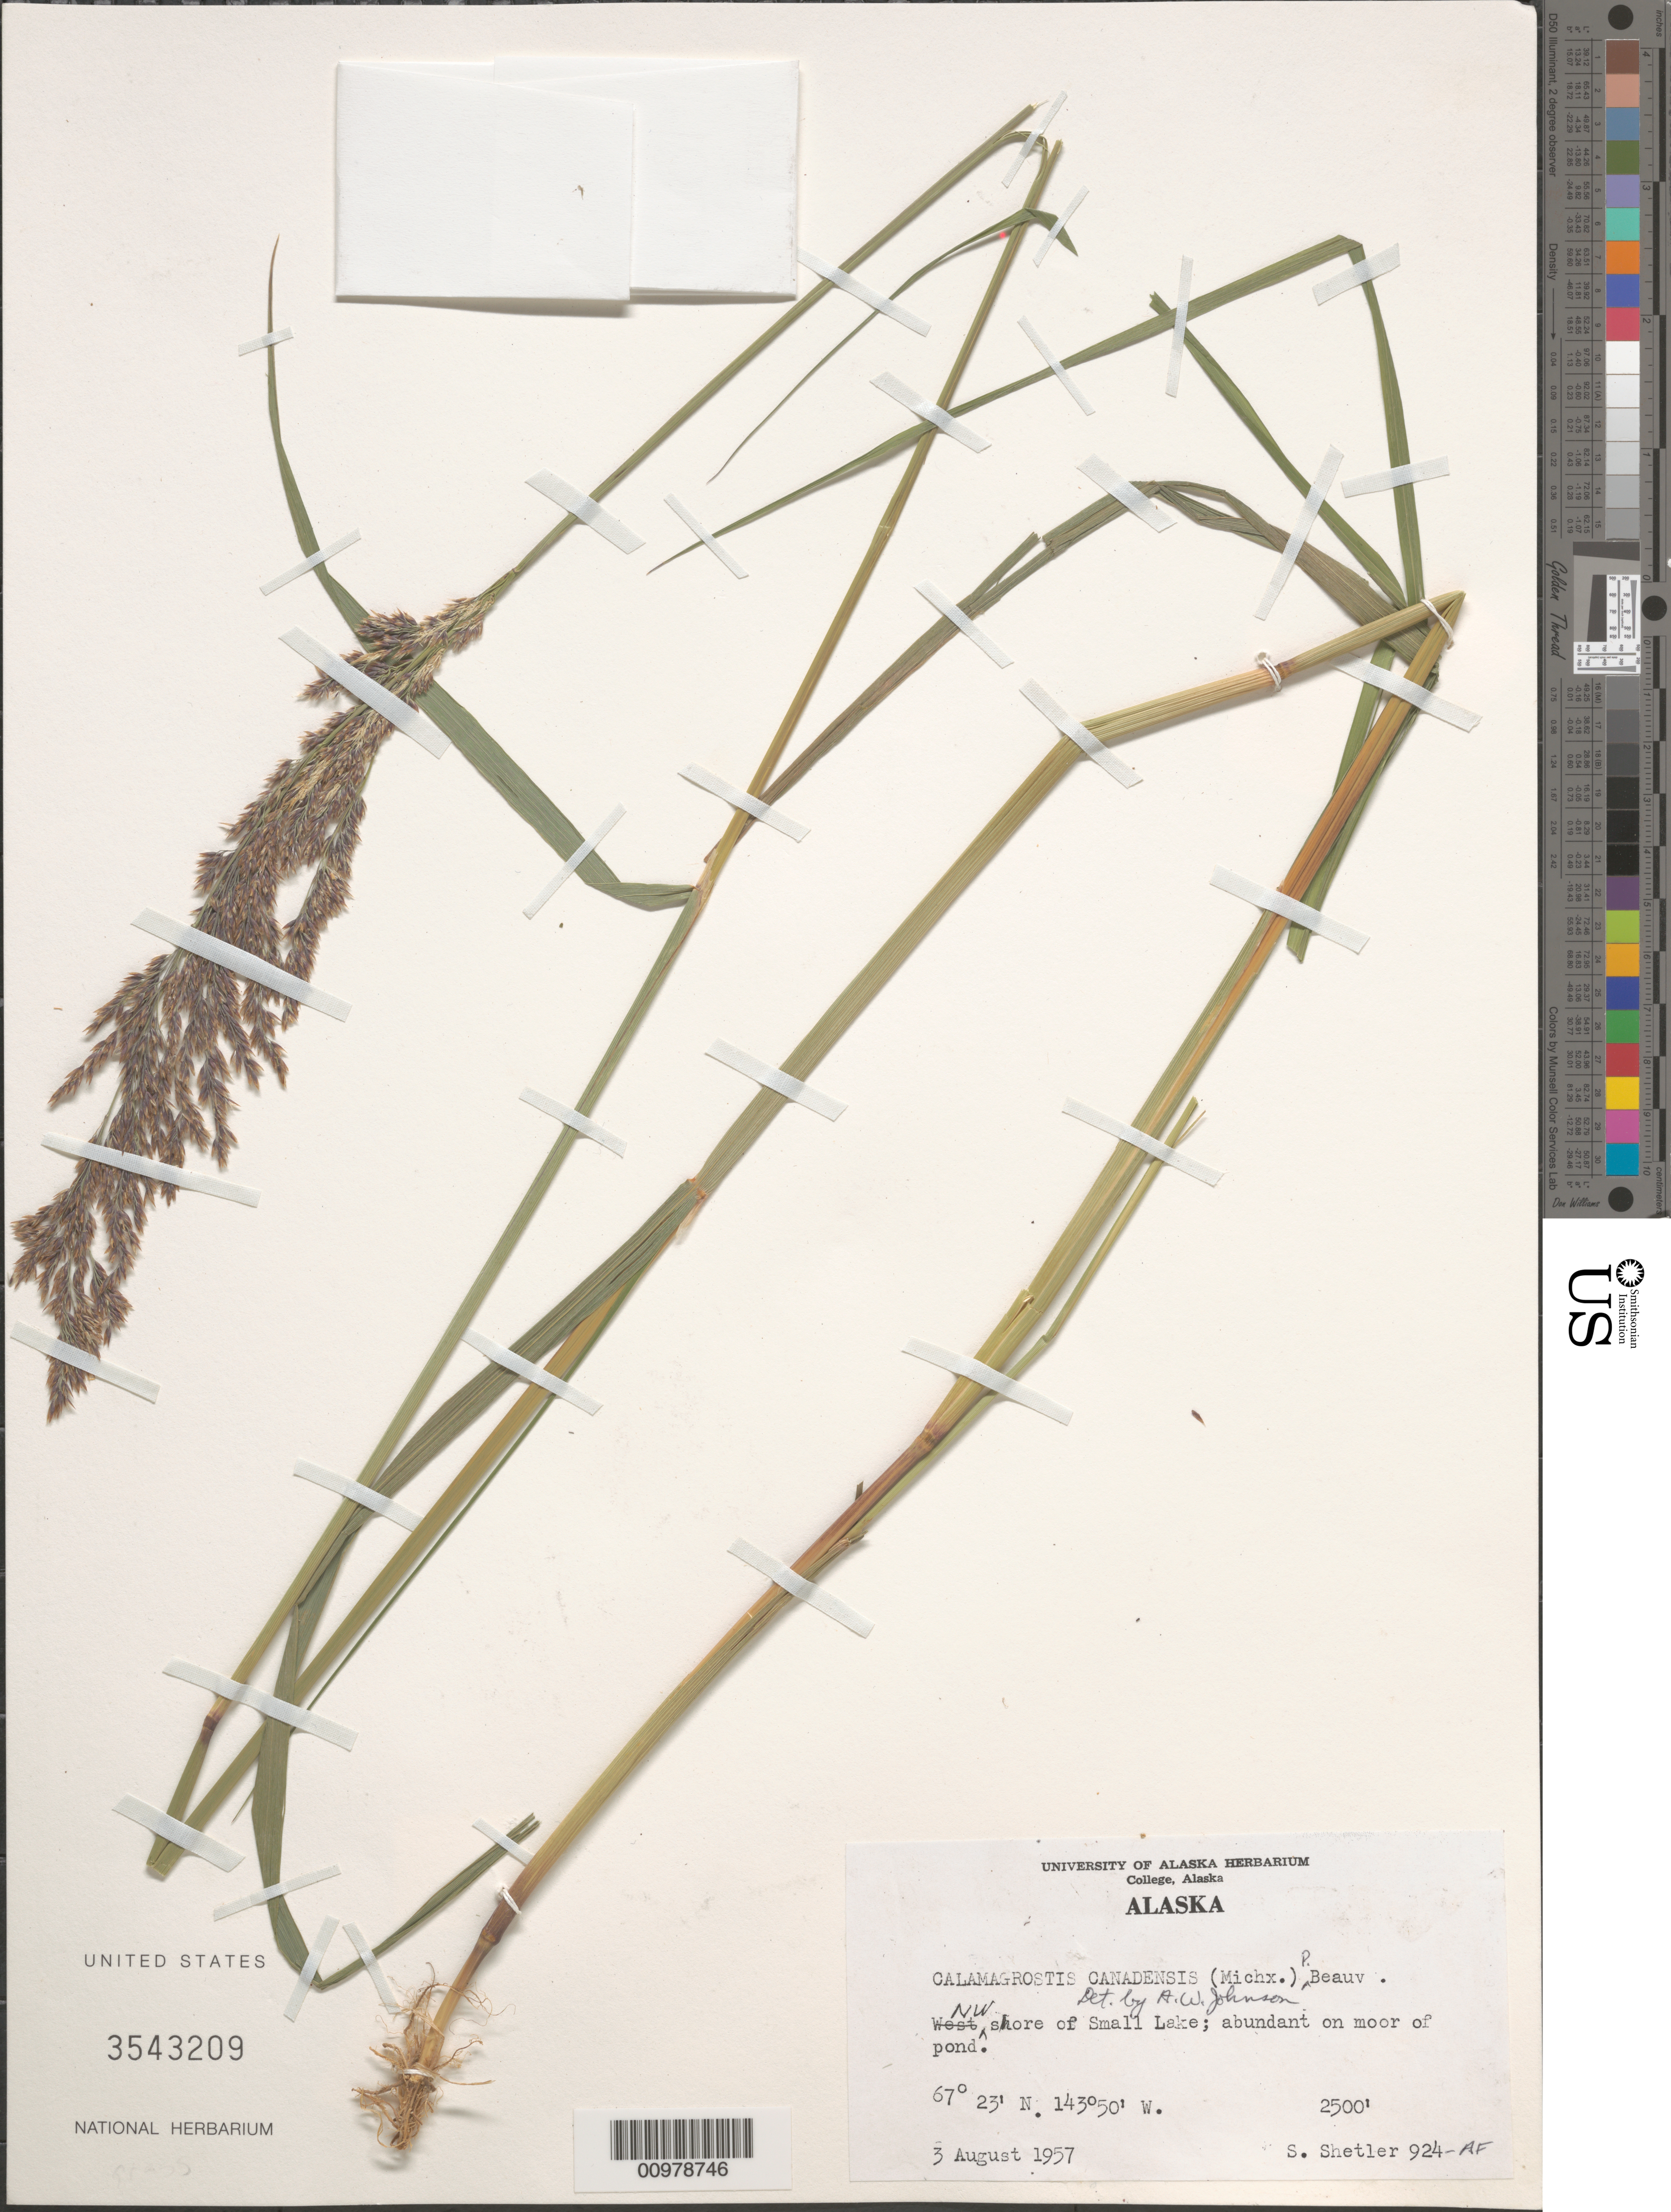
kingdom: Plantae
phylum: Tracheophyta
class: Liliopsida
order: Poales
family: Poaceae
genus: Calamagrostis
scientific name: Calamagrostis canadensis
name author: (Michx.) P. Beauv.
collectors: S. Shetler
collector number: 924-AF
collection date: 1957-08-03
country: United States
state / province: Alaska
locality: NW shore of Small Lake; abundant on moor of pond.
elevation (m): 762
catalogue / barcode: US 3543209